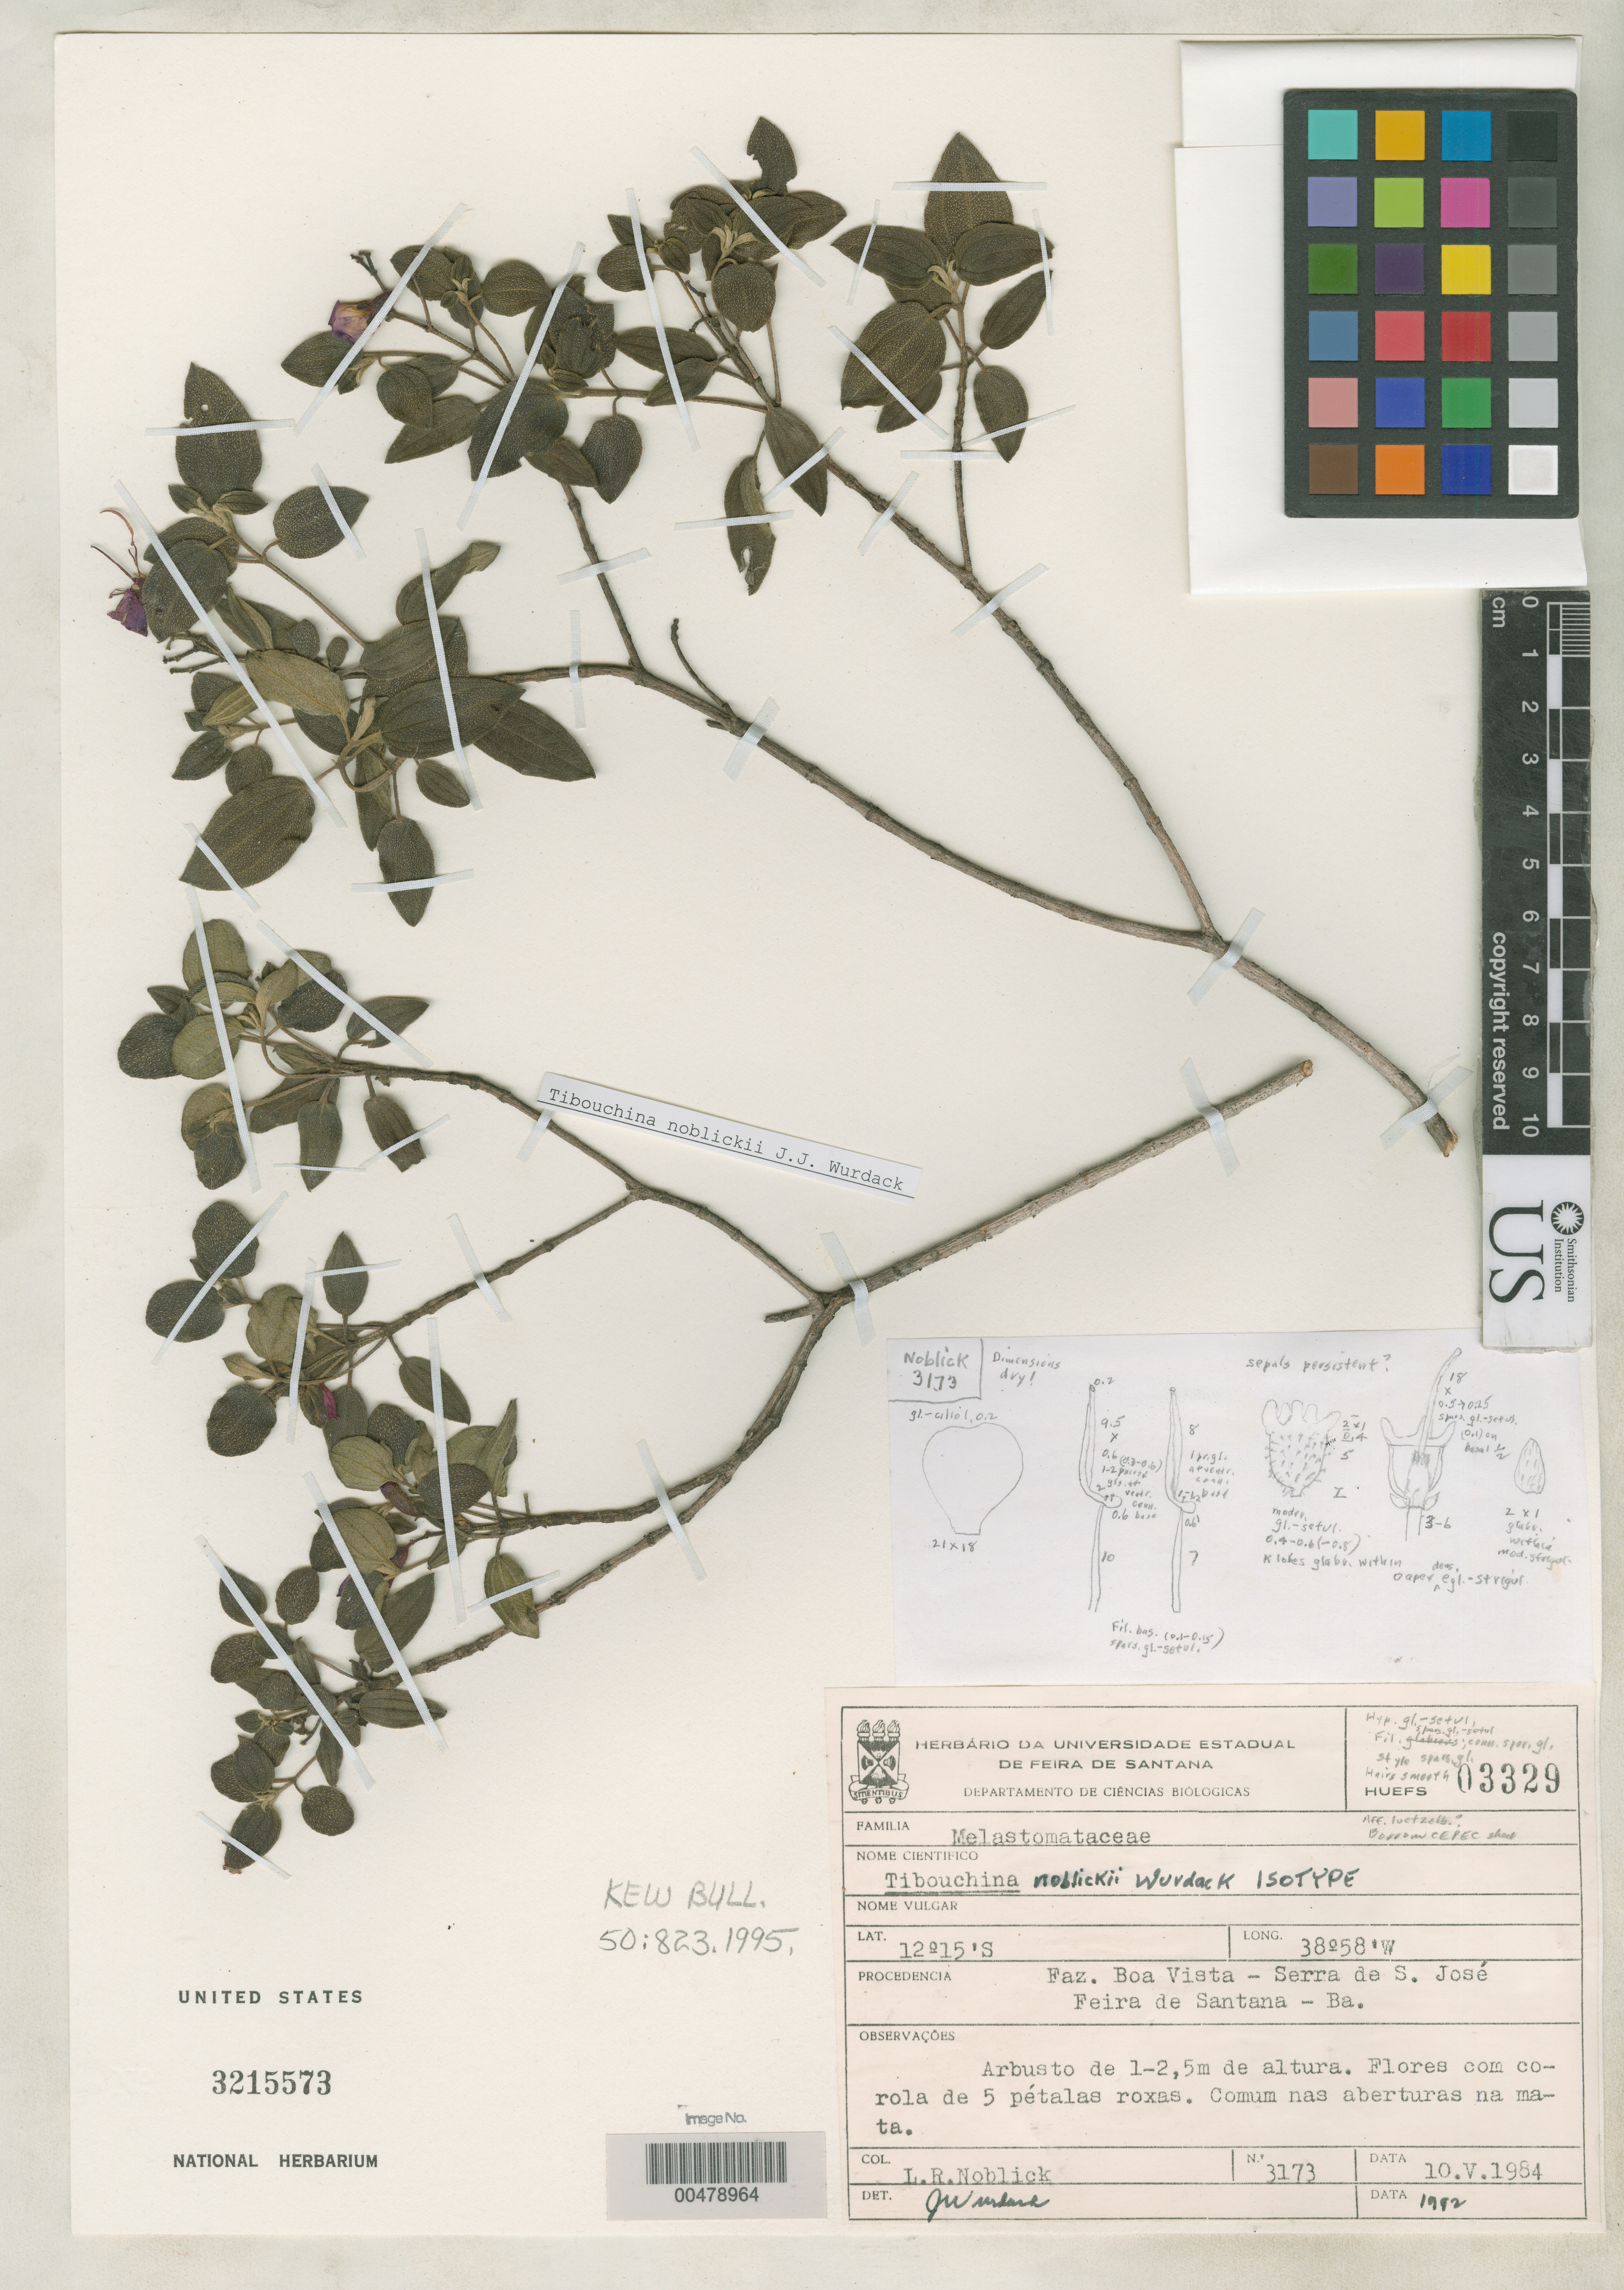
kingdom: Plantae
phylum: Tracheophyta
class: Magnoliopsida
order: Myrtales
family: Melastomataceae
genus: Tibouchina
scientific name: Tibouchina noblickii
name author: Wurdack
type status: Isotype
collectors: L. R. Noblick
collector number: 3173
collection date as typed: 10 May 1984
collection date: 1984-05-10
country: Brazil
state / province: Bahia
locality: Faz. Boa Vista, Serra de S. Jose, Feira da Santana.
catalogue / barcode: US 3215573